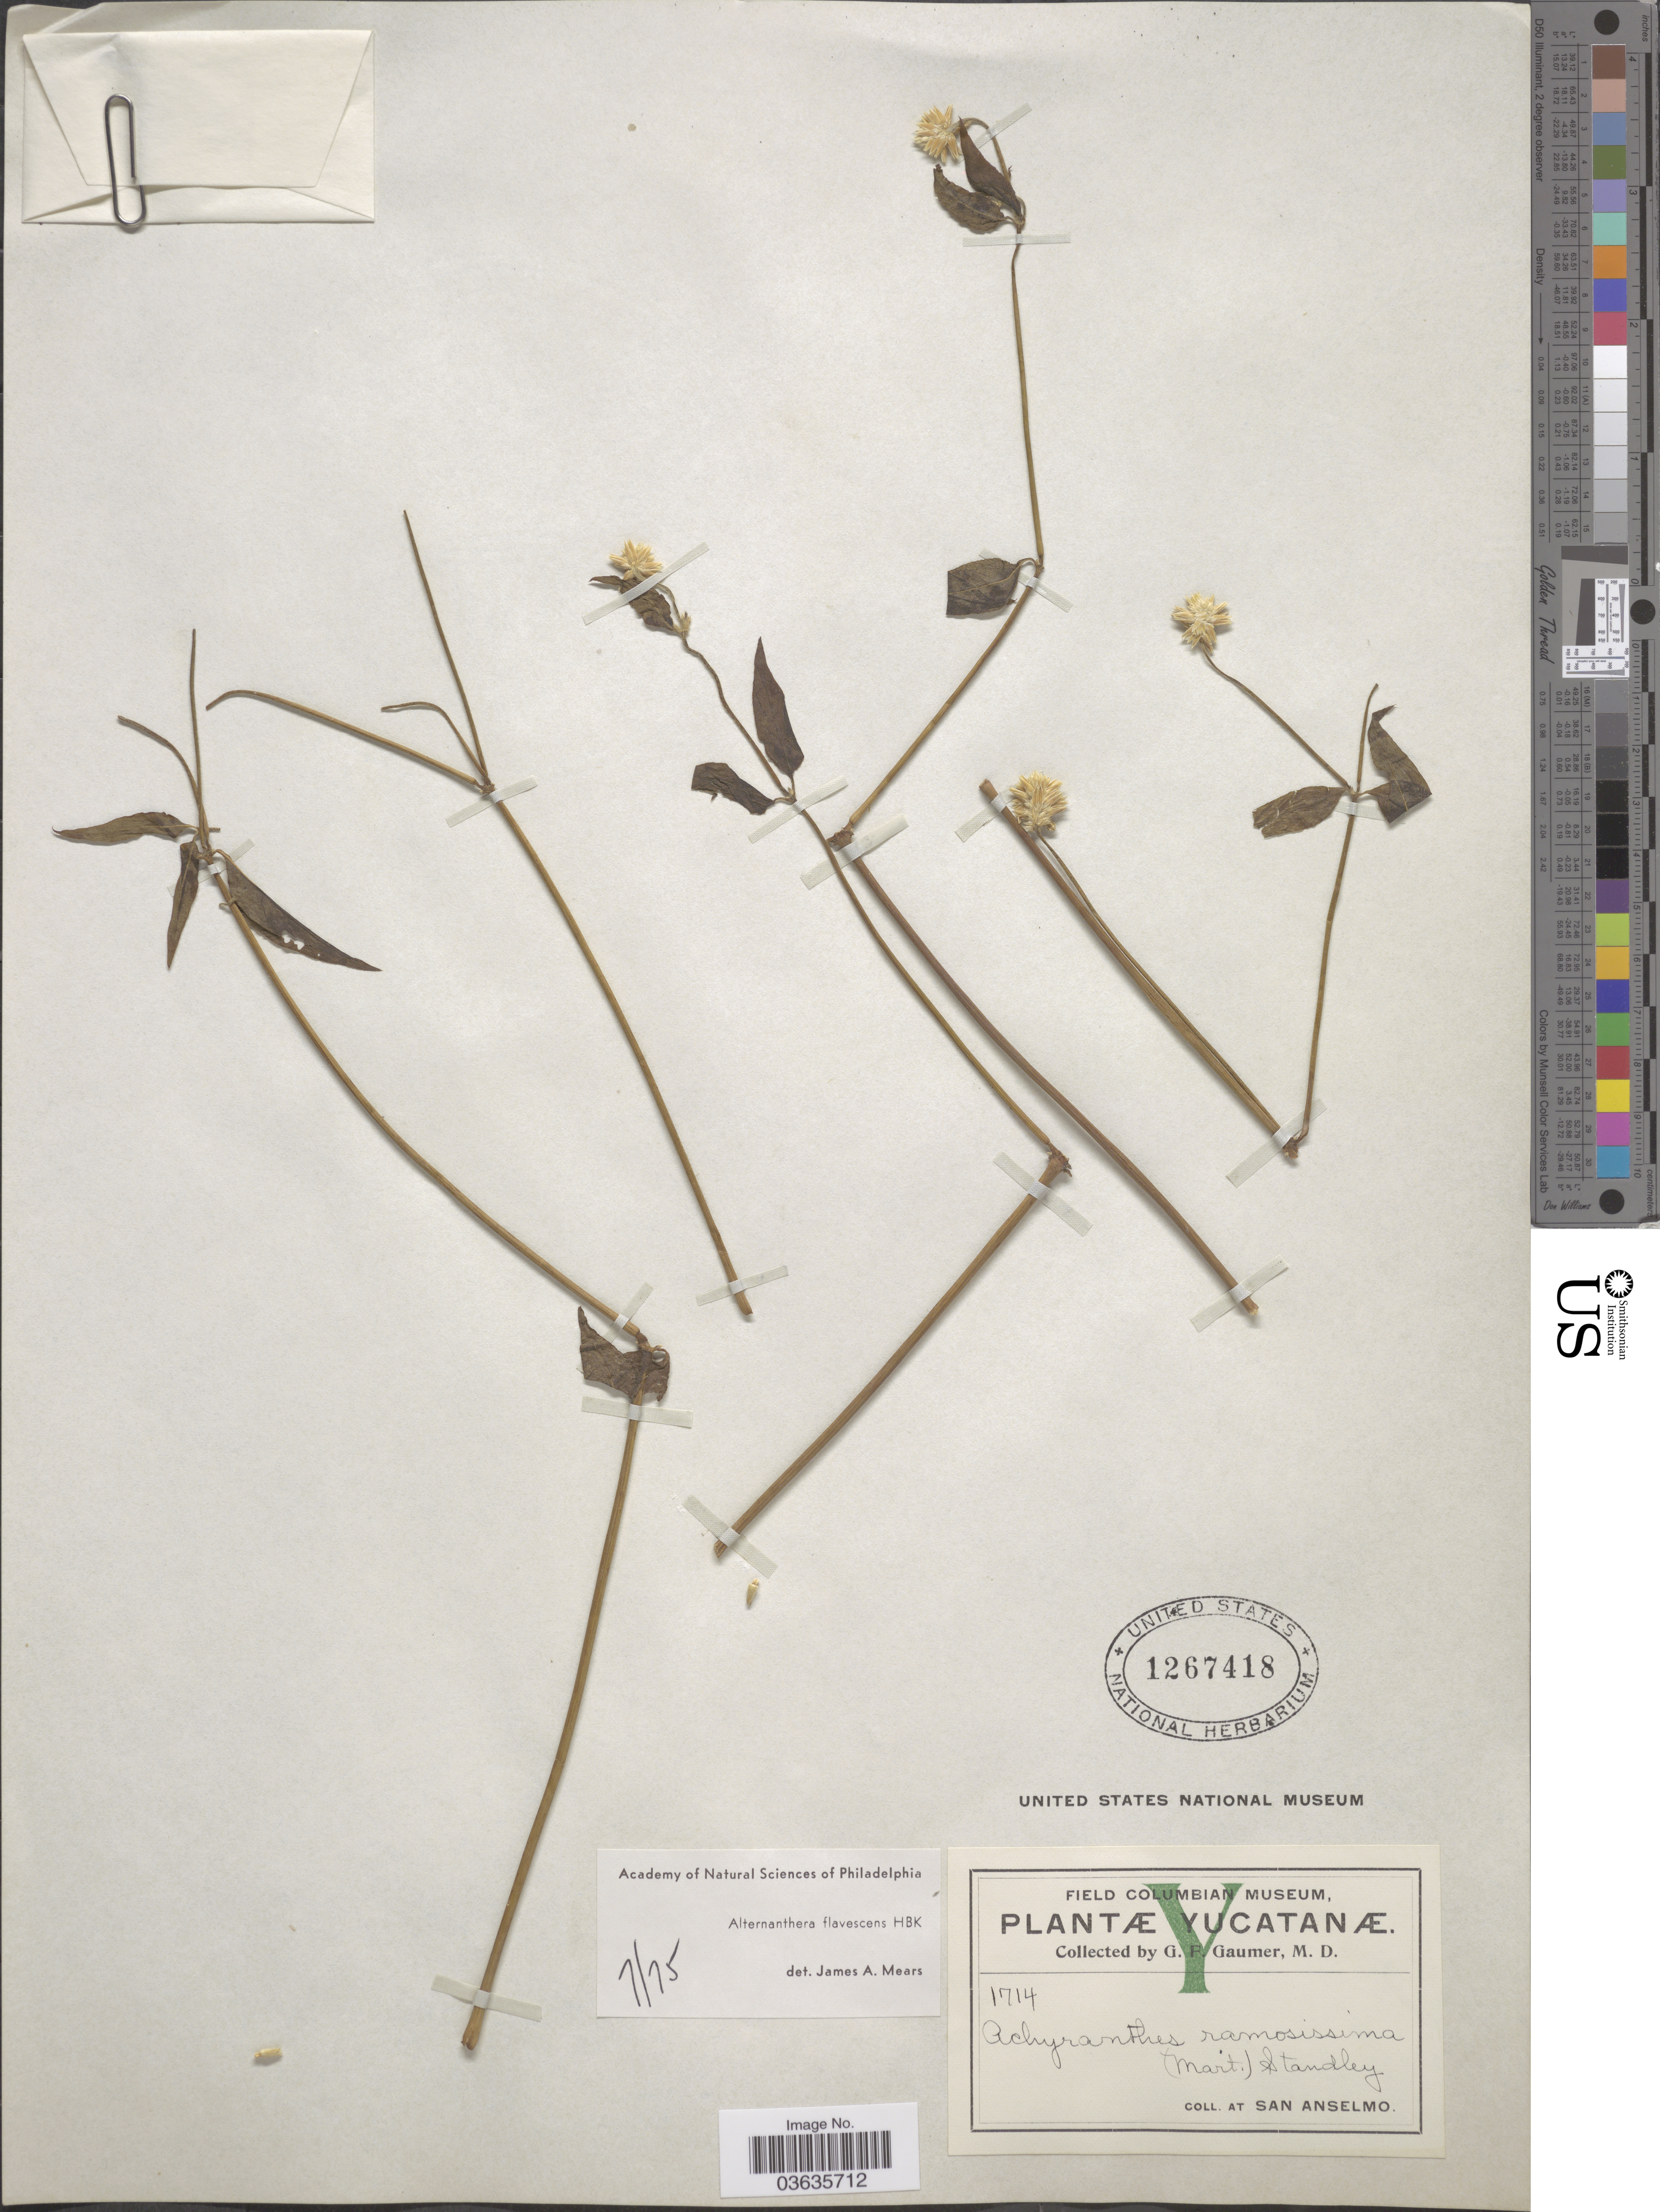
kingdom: Plantae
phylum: Tracheophyta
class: Magnoliopsida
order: Caryophyllales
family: Amaranthaceae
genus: Alternanthera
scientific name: Alternanthera flavescens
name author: Kunth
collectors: G. F. Gaumer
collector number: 1714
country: Mexico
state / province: Yucatán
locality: At San Anselmo.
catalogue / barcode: US 1267418